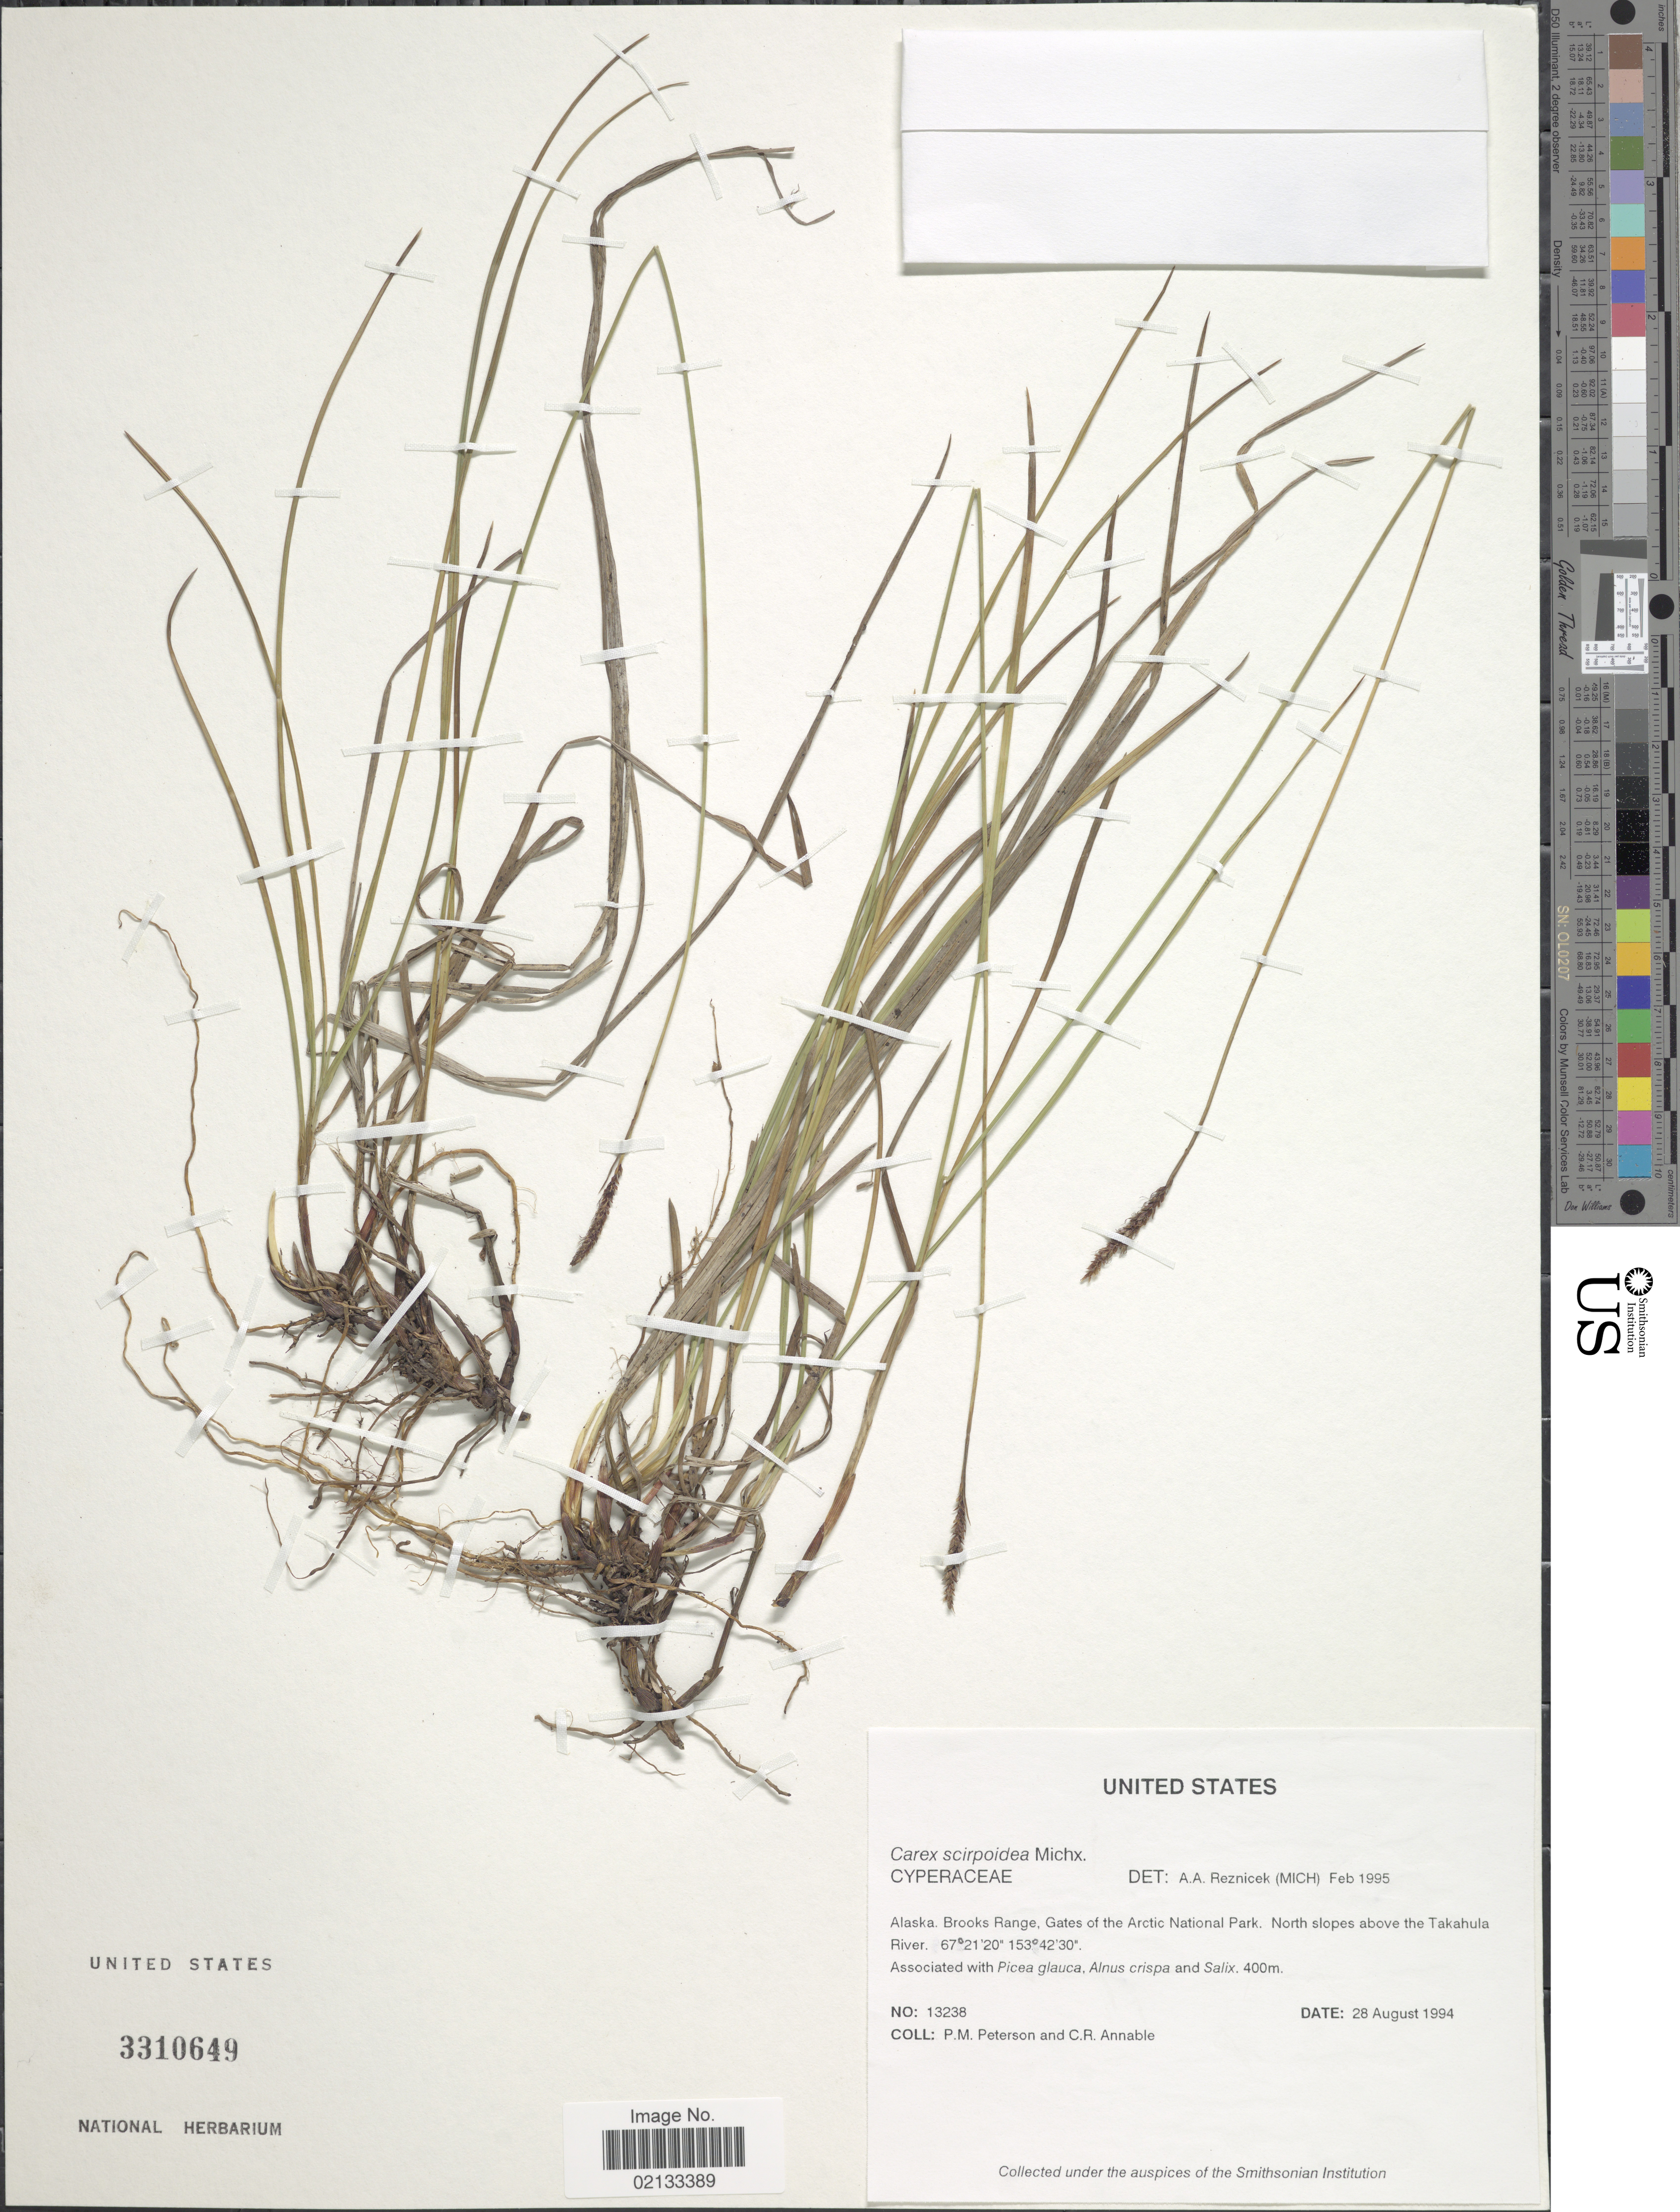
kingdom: Plantae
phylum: Tracheophyta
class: Liliopsida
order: Poales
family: Cyperaceae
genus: Carex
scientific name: Carex scirpoidea subsp. scirpoidea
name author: Michx.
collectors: P. M. Peterson & C. R. Annable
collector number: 13238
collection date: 1994-08-28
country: United States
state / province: Alaska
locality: Brooks Range, Gates of the Arctic National Park, North slopes above the Takahula River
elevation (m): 400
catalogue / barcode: US 3310649